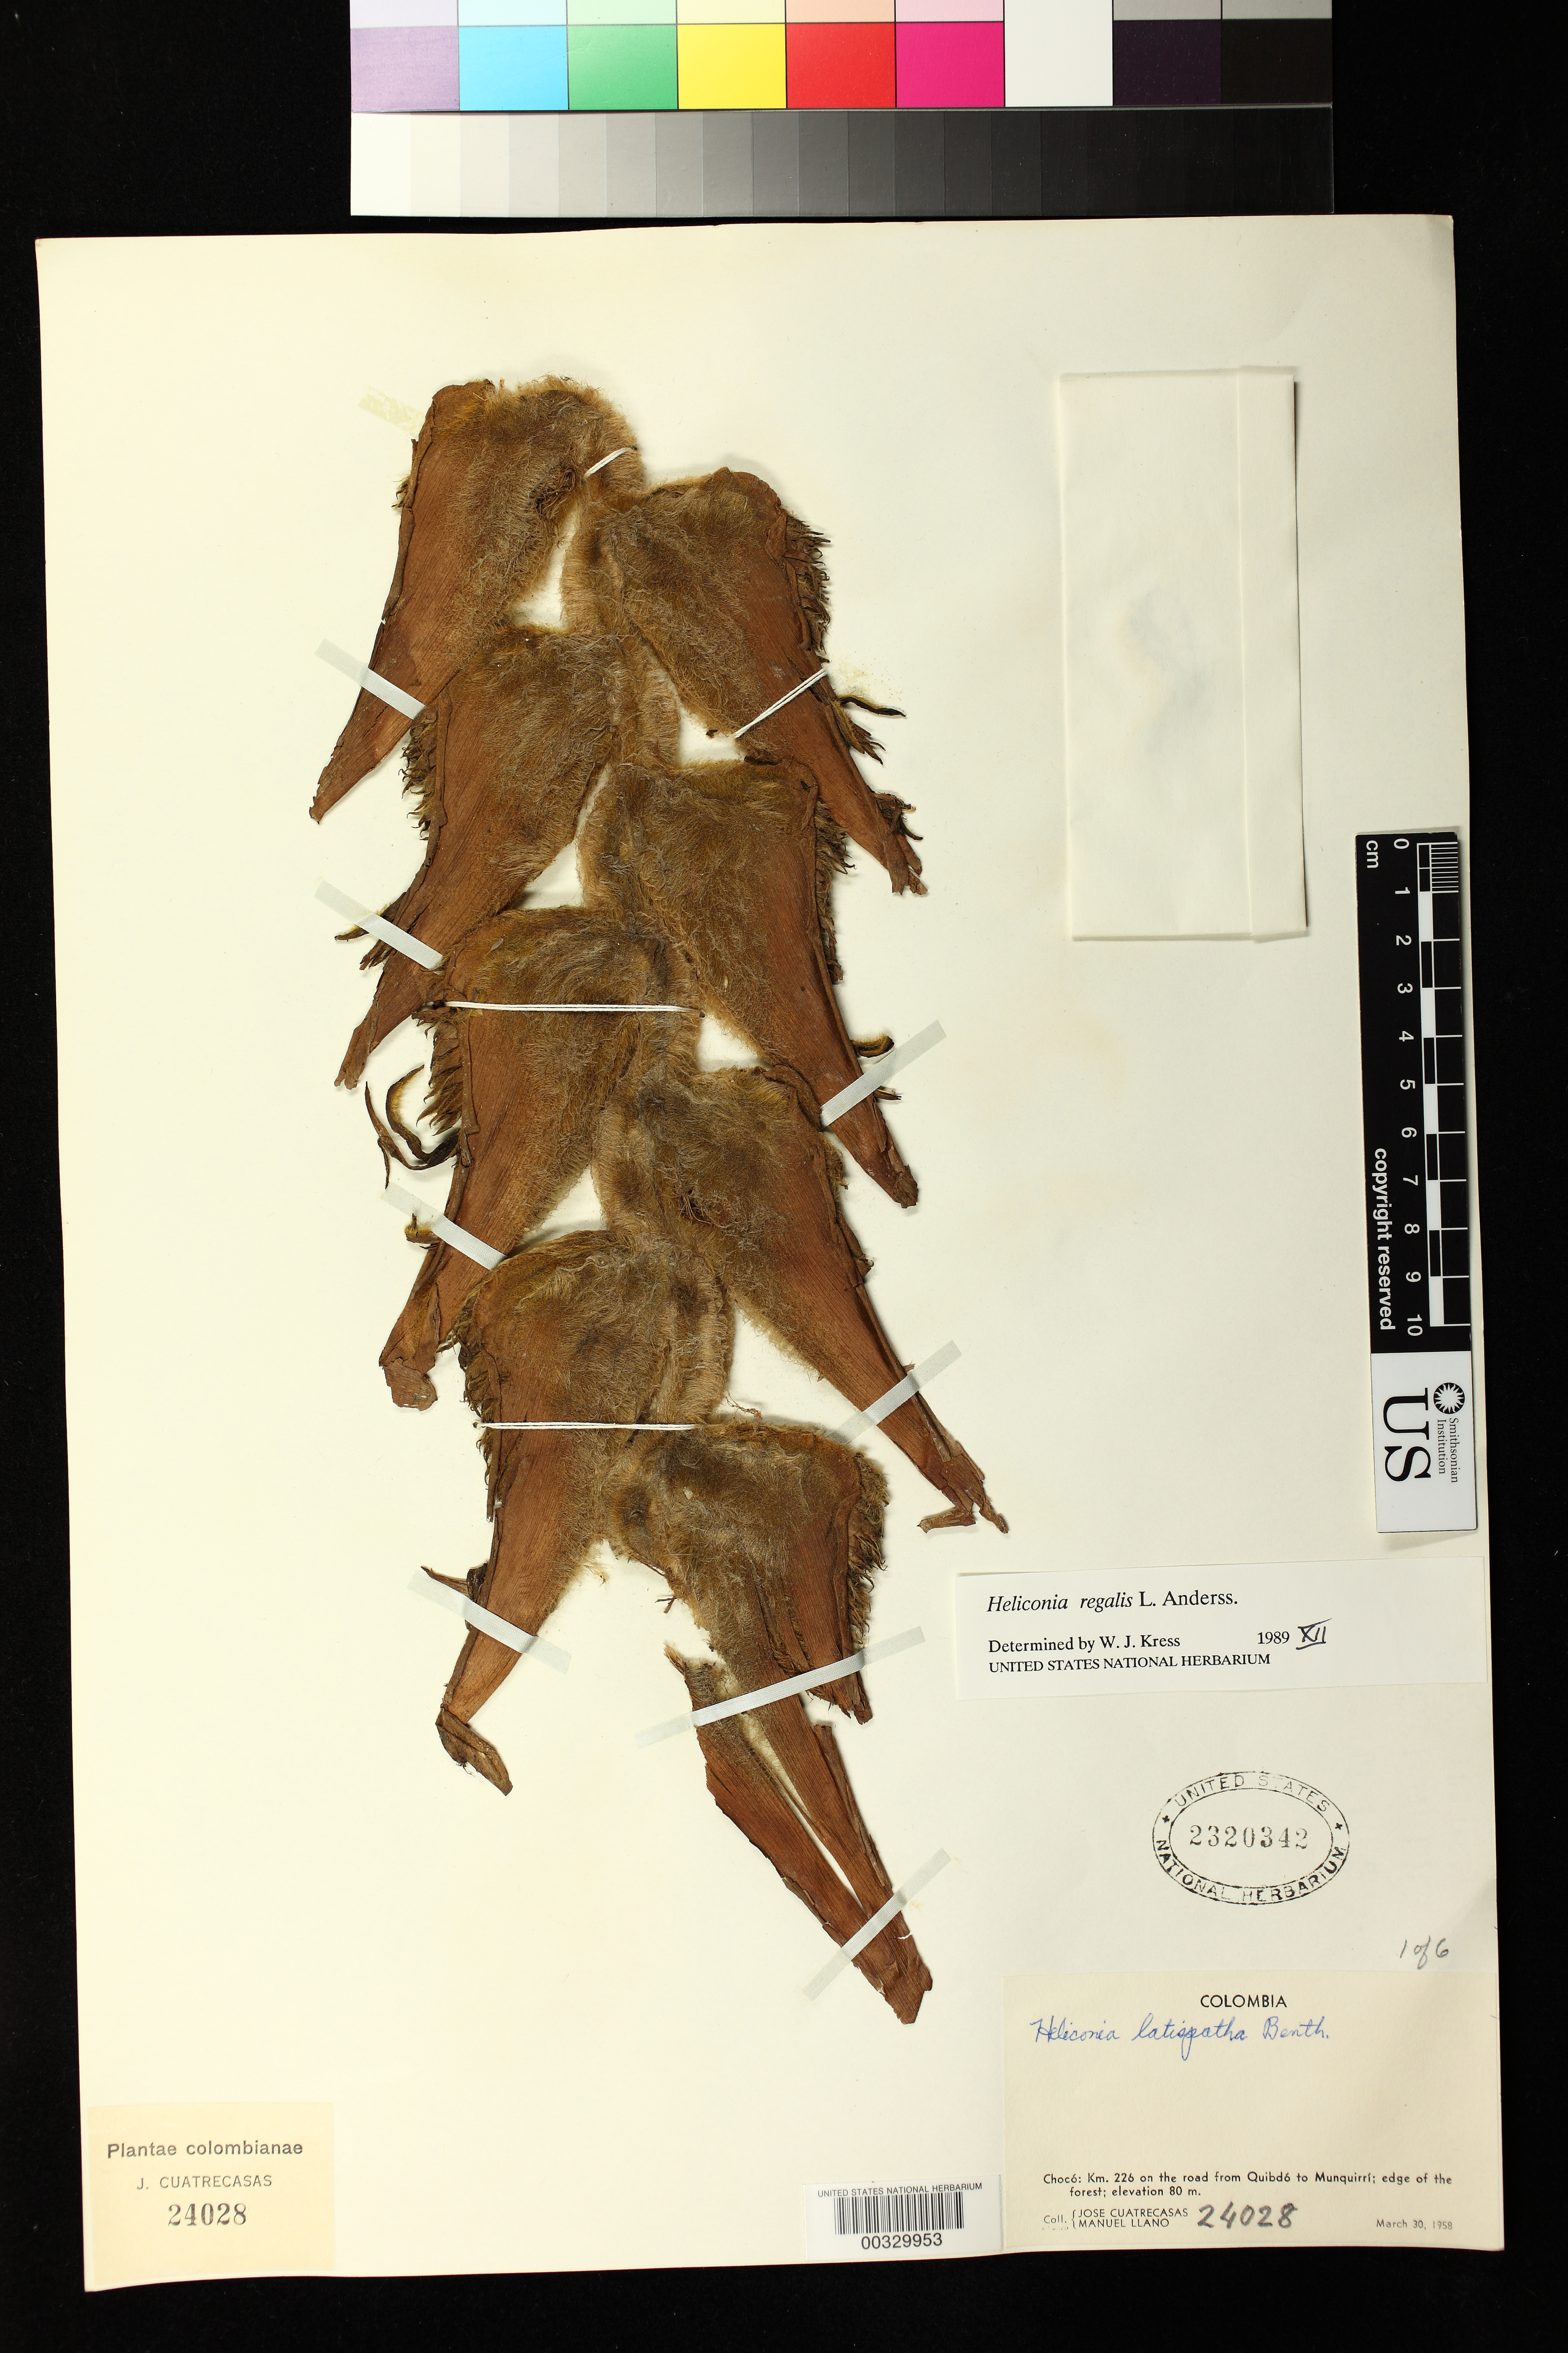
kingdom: Plantae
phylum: Tracheophyta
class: Liliopsida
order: Zingiberales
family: Heliconiaceae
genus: Heliconia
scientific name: Heliconia regalis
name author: L. Andersson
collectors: J. Cuatrecasas & M. Llano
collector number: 24028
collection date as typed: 30 Mar 1958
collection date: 1958-03-30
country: Colombia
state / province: Chocó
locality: Km 226 on road from Quibdo to Munquirri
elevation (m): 80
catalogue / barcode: US 2320342